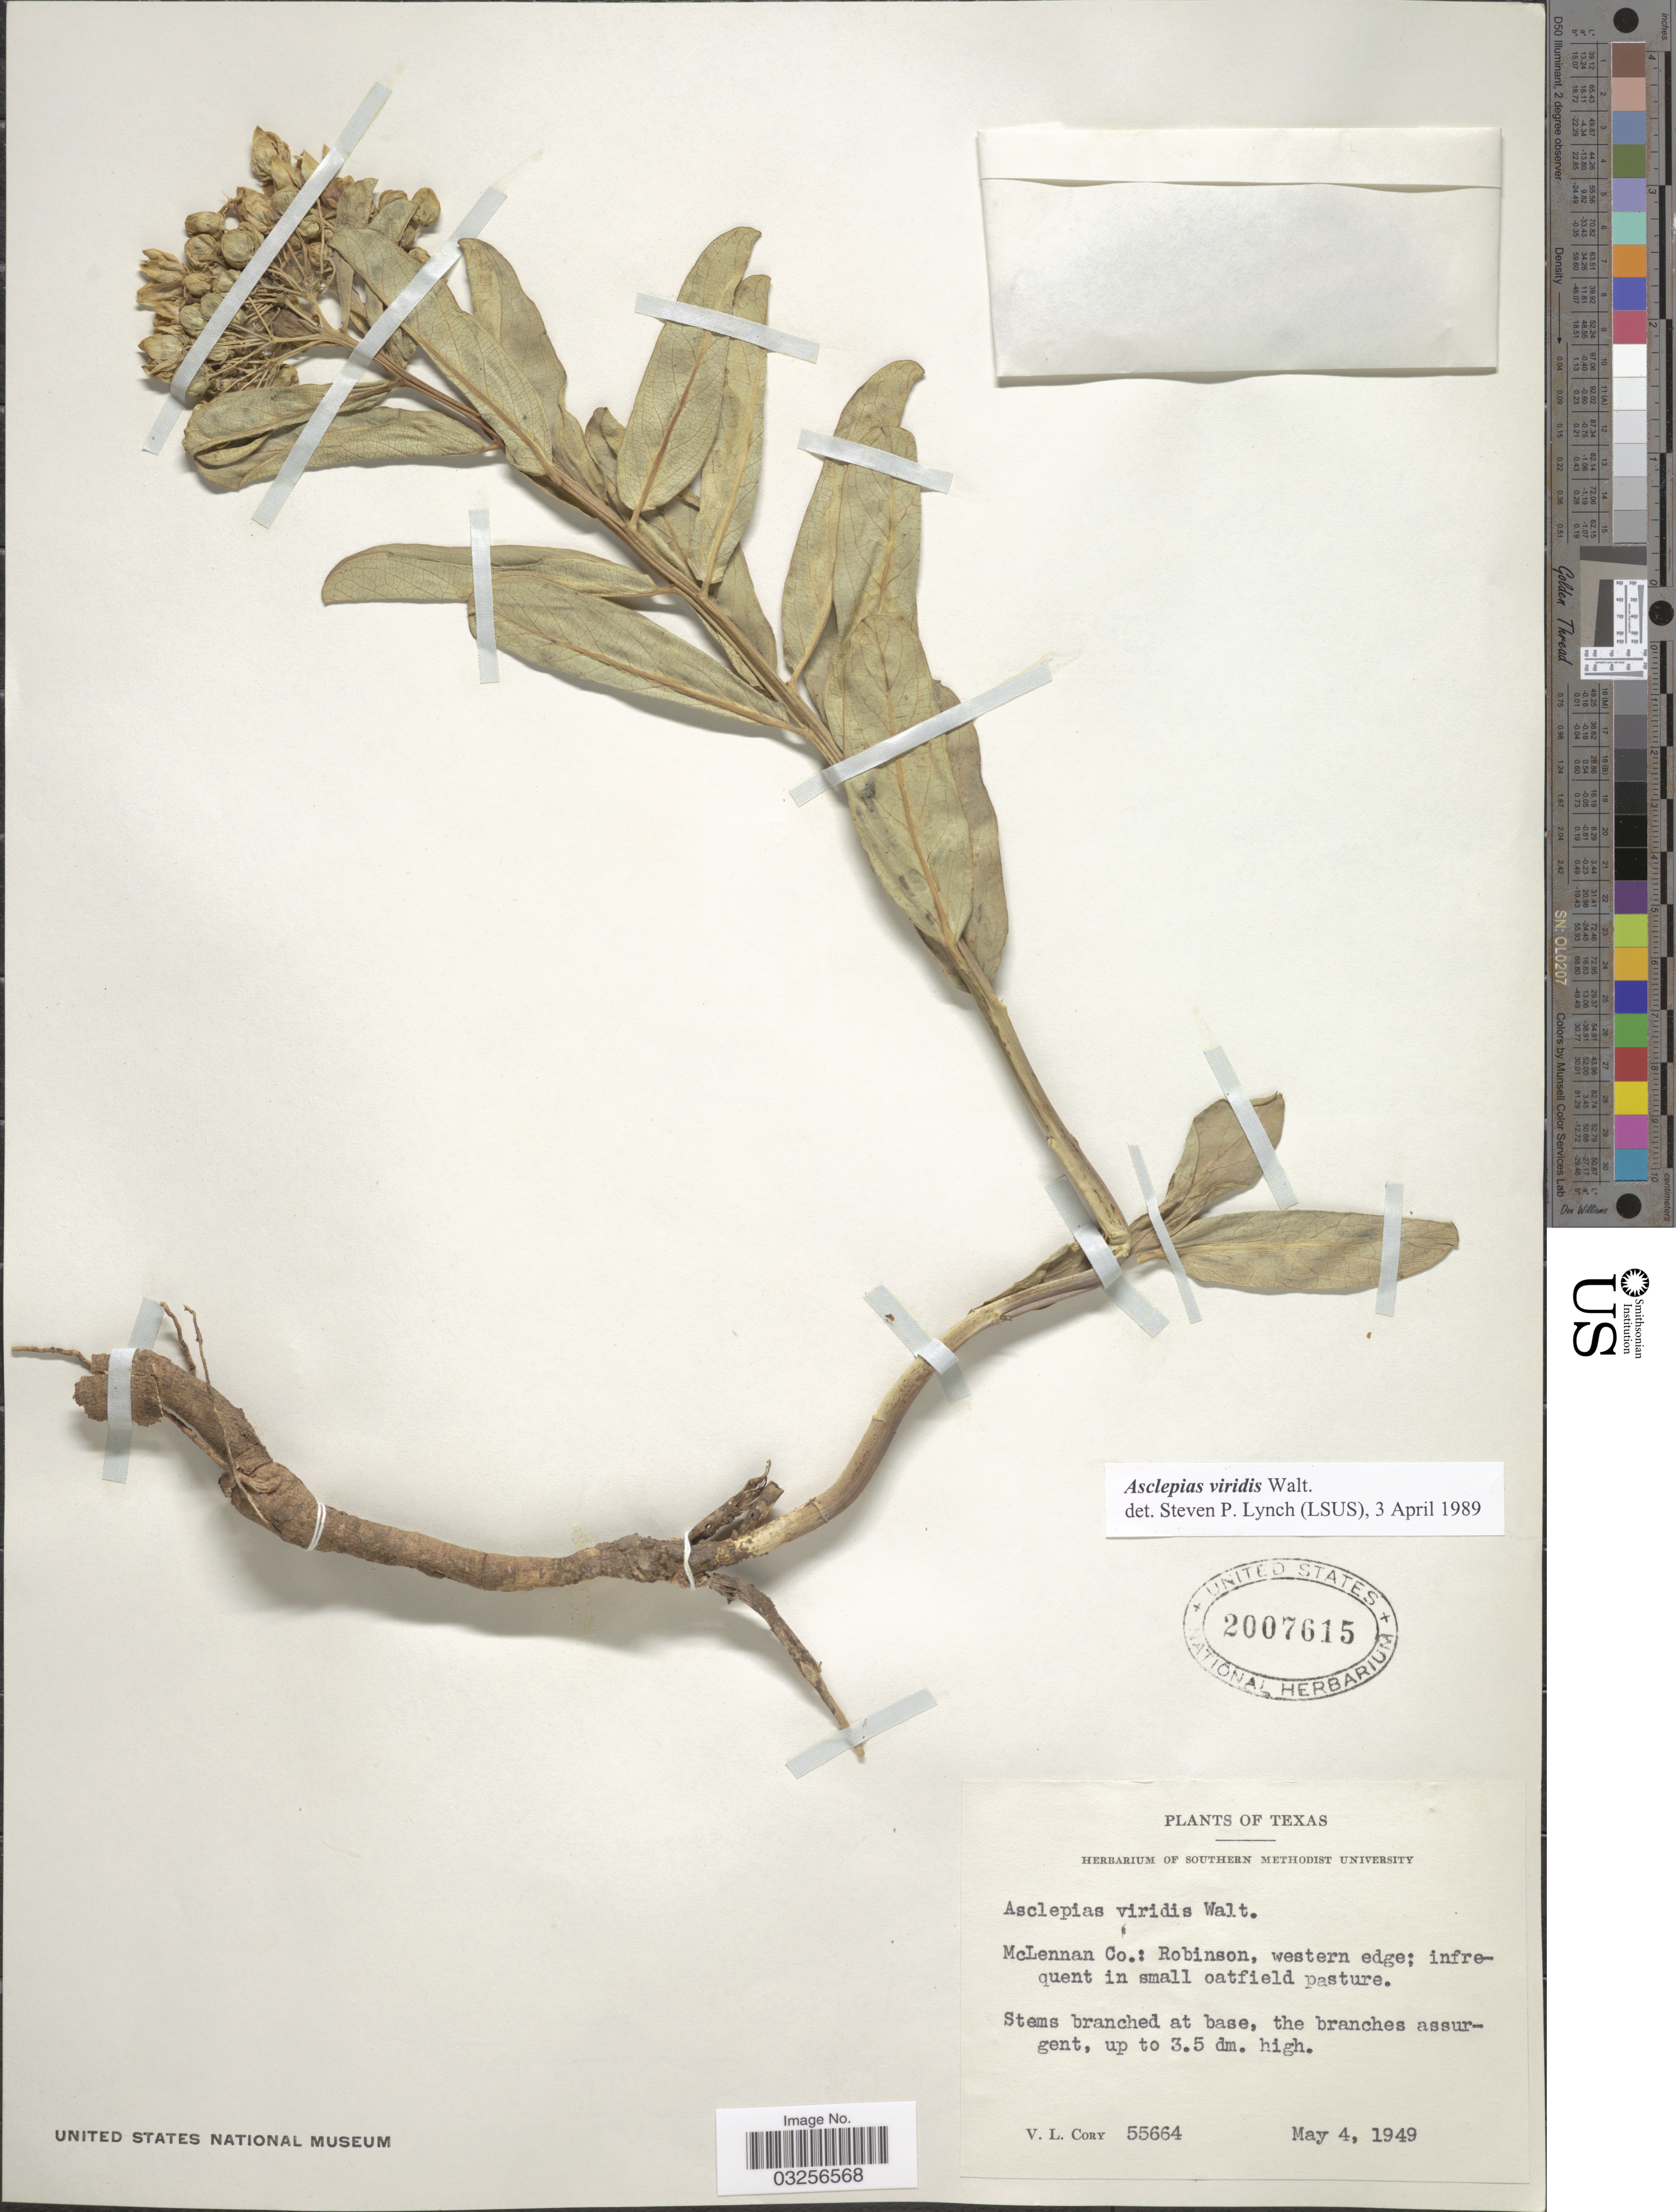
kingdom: Plantae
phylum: Tracheophyta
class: Magnoliopsida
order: Gentianales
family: Apocynaceae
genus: Asclepias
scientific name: Asclepias viridis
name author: Walter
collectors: V. Cory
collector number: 55664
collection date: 1949-05-04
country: United States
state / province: Texas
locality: McLennan Co.: Robinson, western edge.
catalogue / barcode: US 2007615